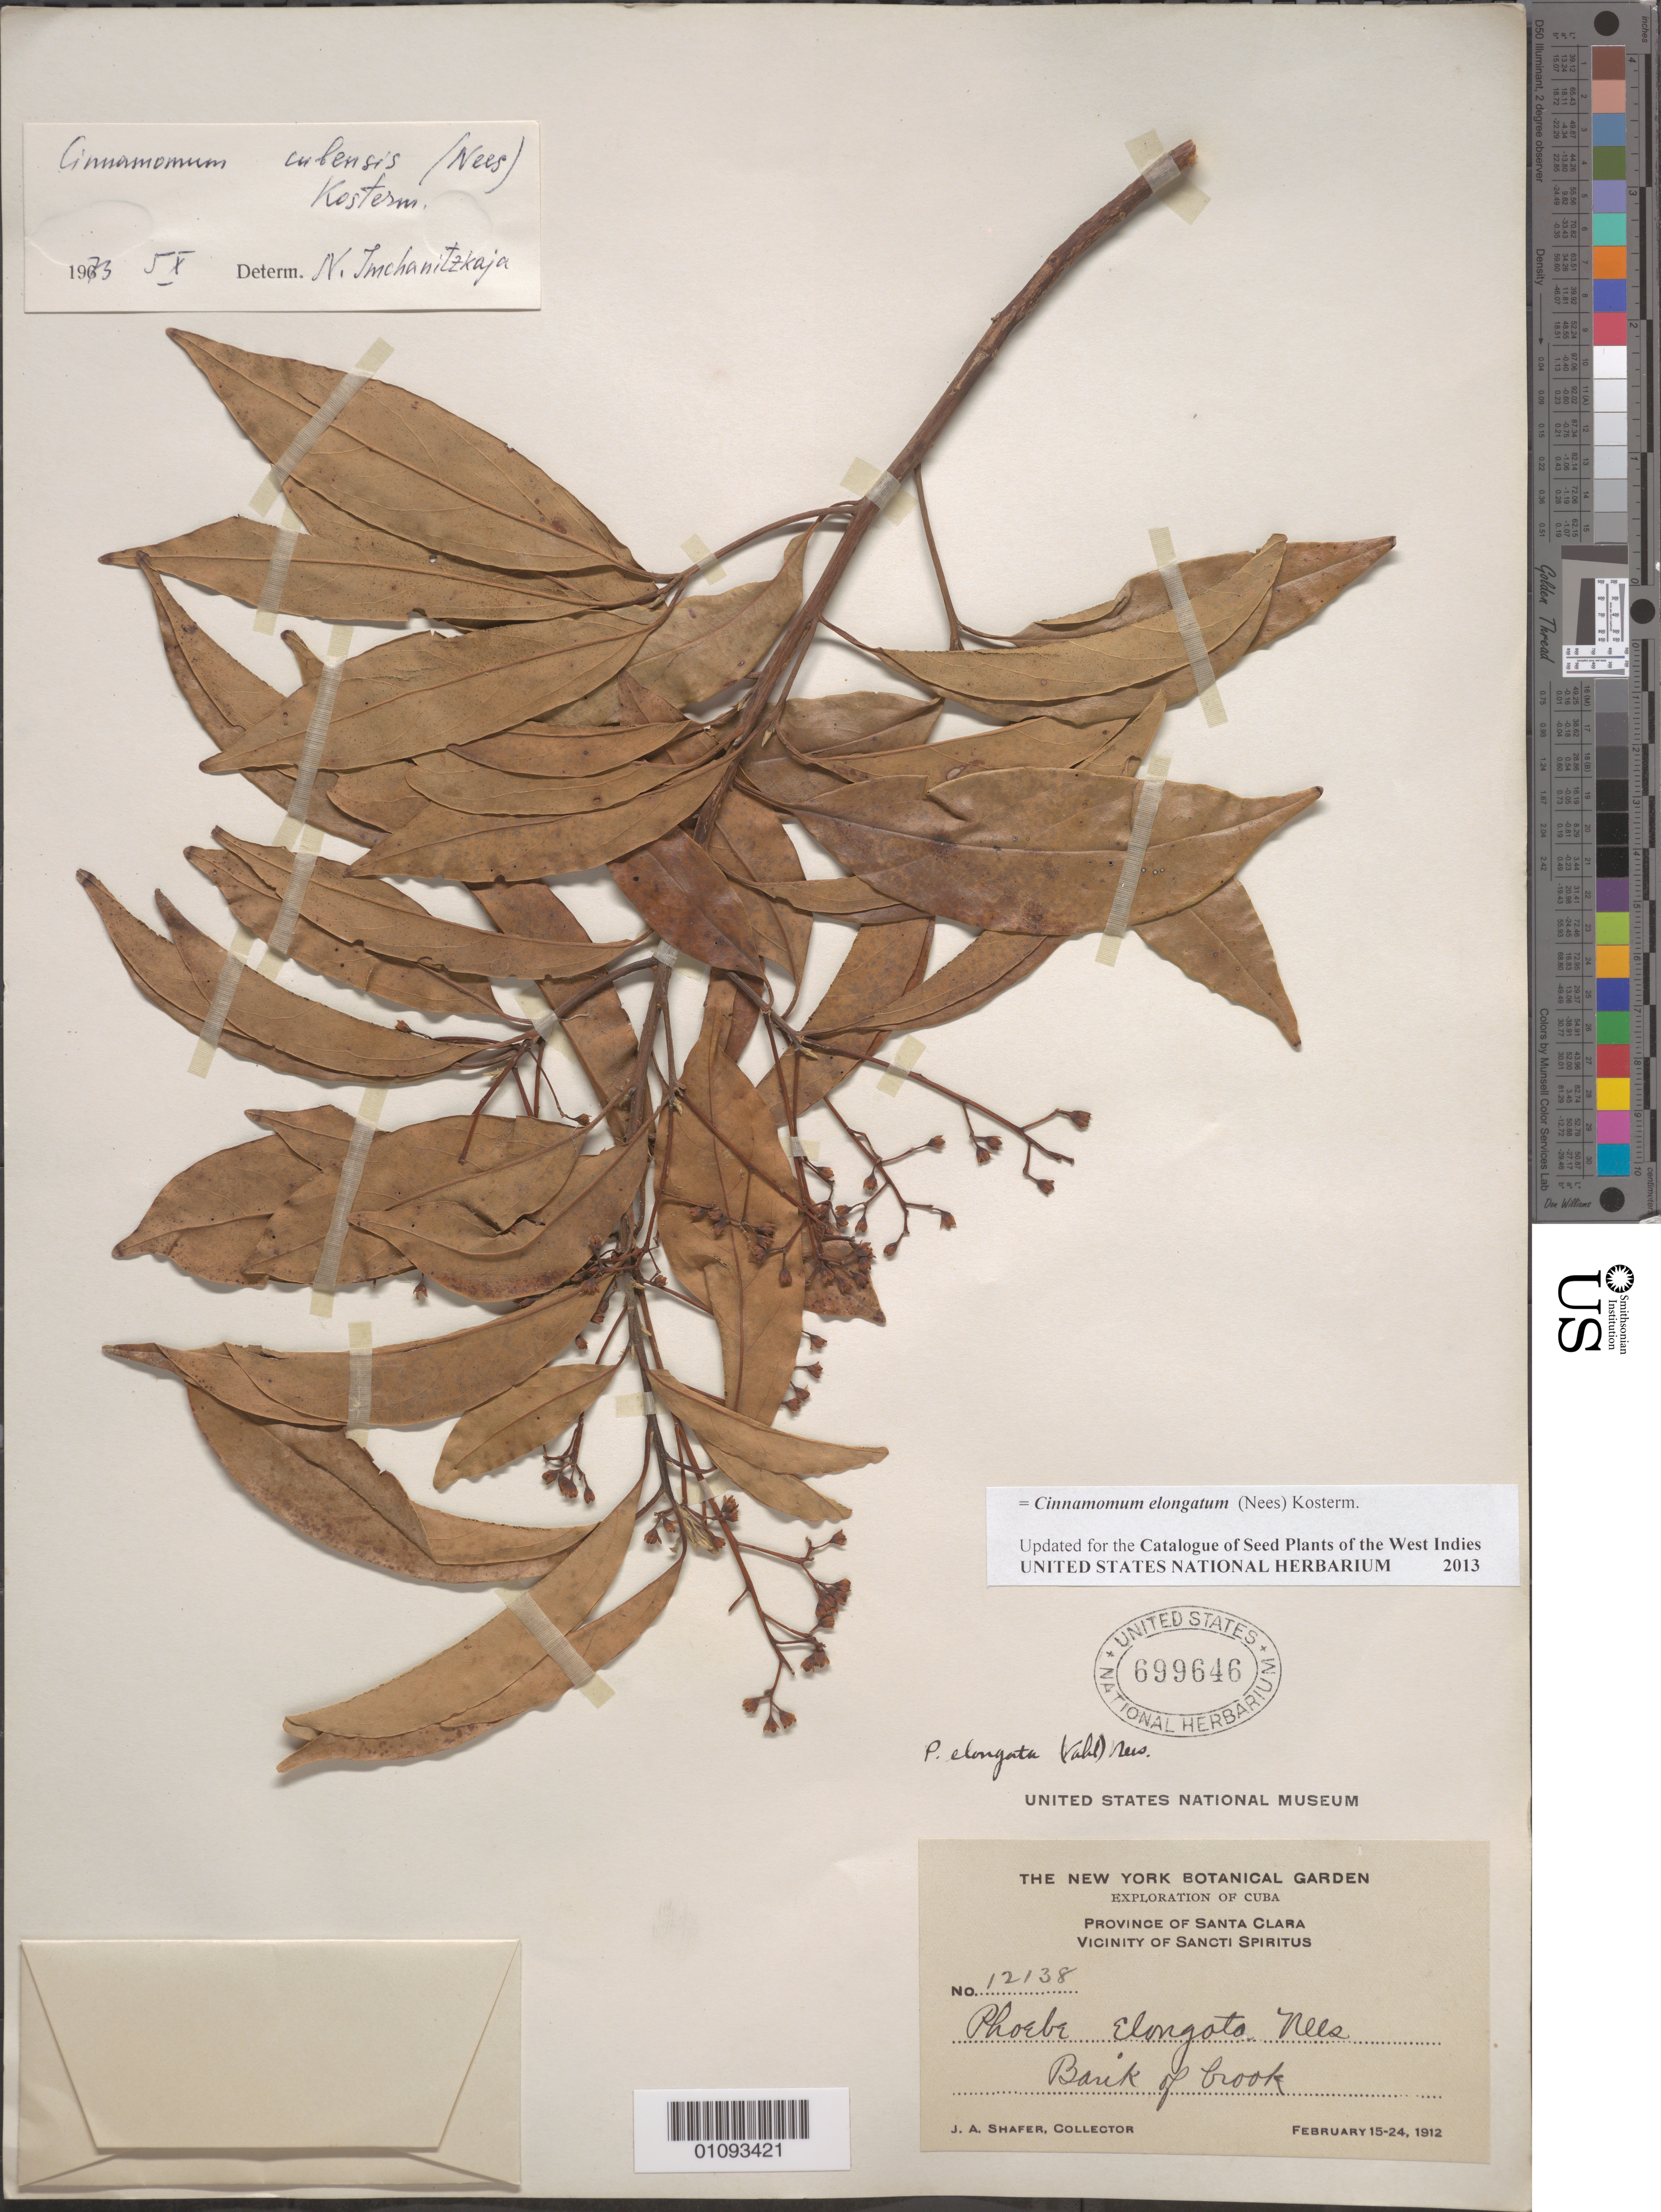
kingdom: Plantae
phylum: Tracheophyta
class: Magnoliopsida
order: Laurales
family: Lauraceae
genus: Cinnamomum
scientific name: Cinnamomum elongatum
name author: (Nees) Kosterm.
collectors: J. A. Shafer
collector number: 12138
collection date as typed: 15 Feb 1912 to 24 Feb 1912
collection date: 1912-02-15/1912-02-24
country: Cuba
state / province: Villa Clara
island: Cuba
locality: Santa Clara, vicinity of Sancti Spiritus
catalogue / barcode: US 699646